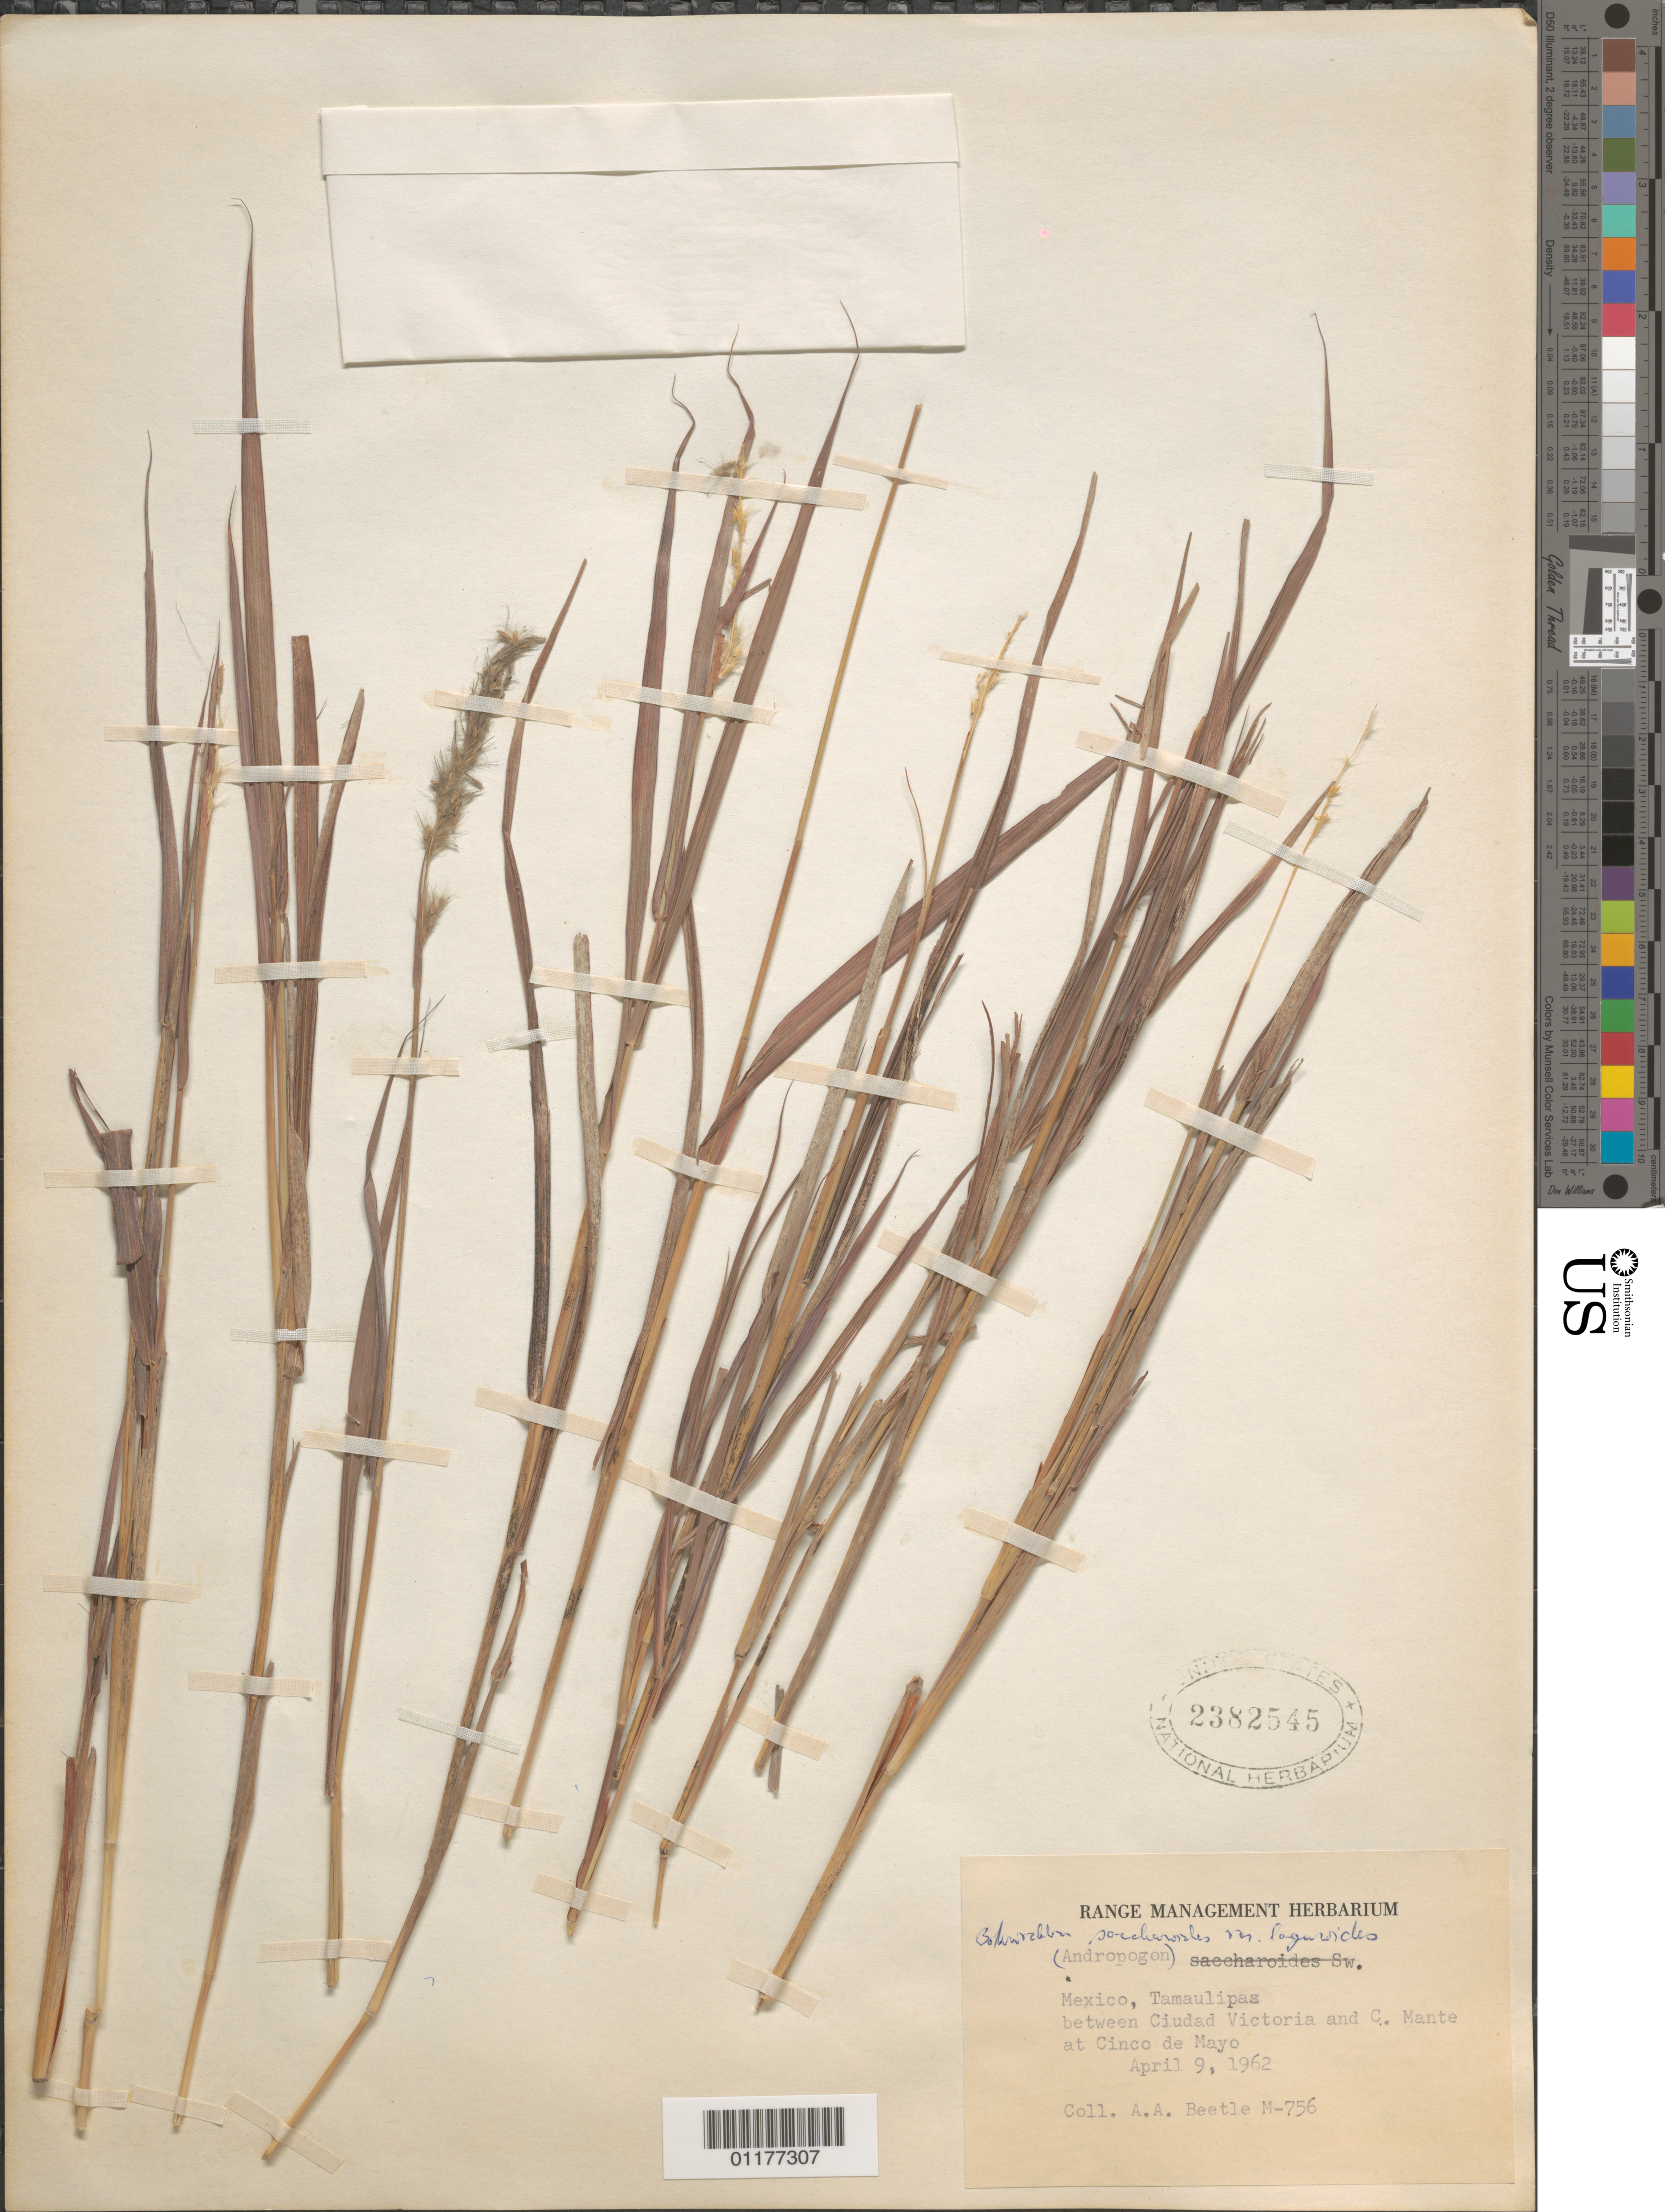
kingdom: Plantae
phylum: Tracheophyta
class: Liliopsida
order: Poales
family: Poaceae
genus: Bothriochloa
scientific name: Bothriochloa saccharoides subsp. saccharoides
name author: (Sw.) Rydb.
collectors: A. A. Beetle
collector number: M-756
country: Mexico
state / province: Tamaulipas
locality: Between Ciudad Victoria and Ciudad Mante at Cinco de Mayo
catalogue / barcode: US 2382545